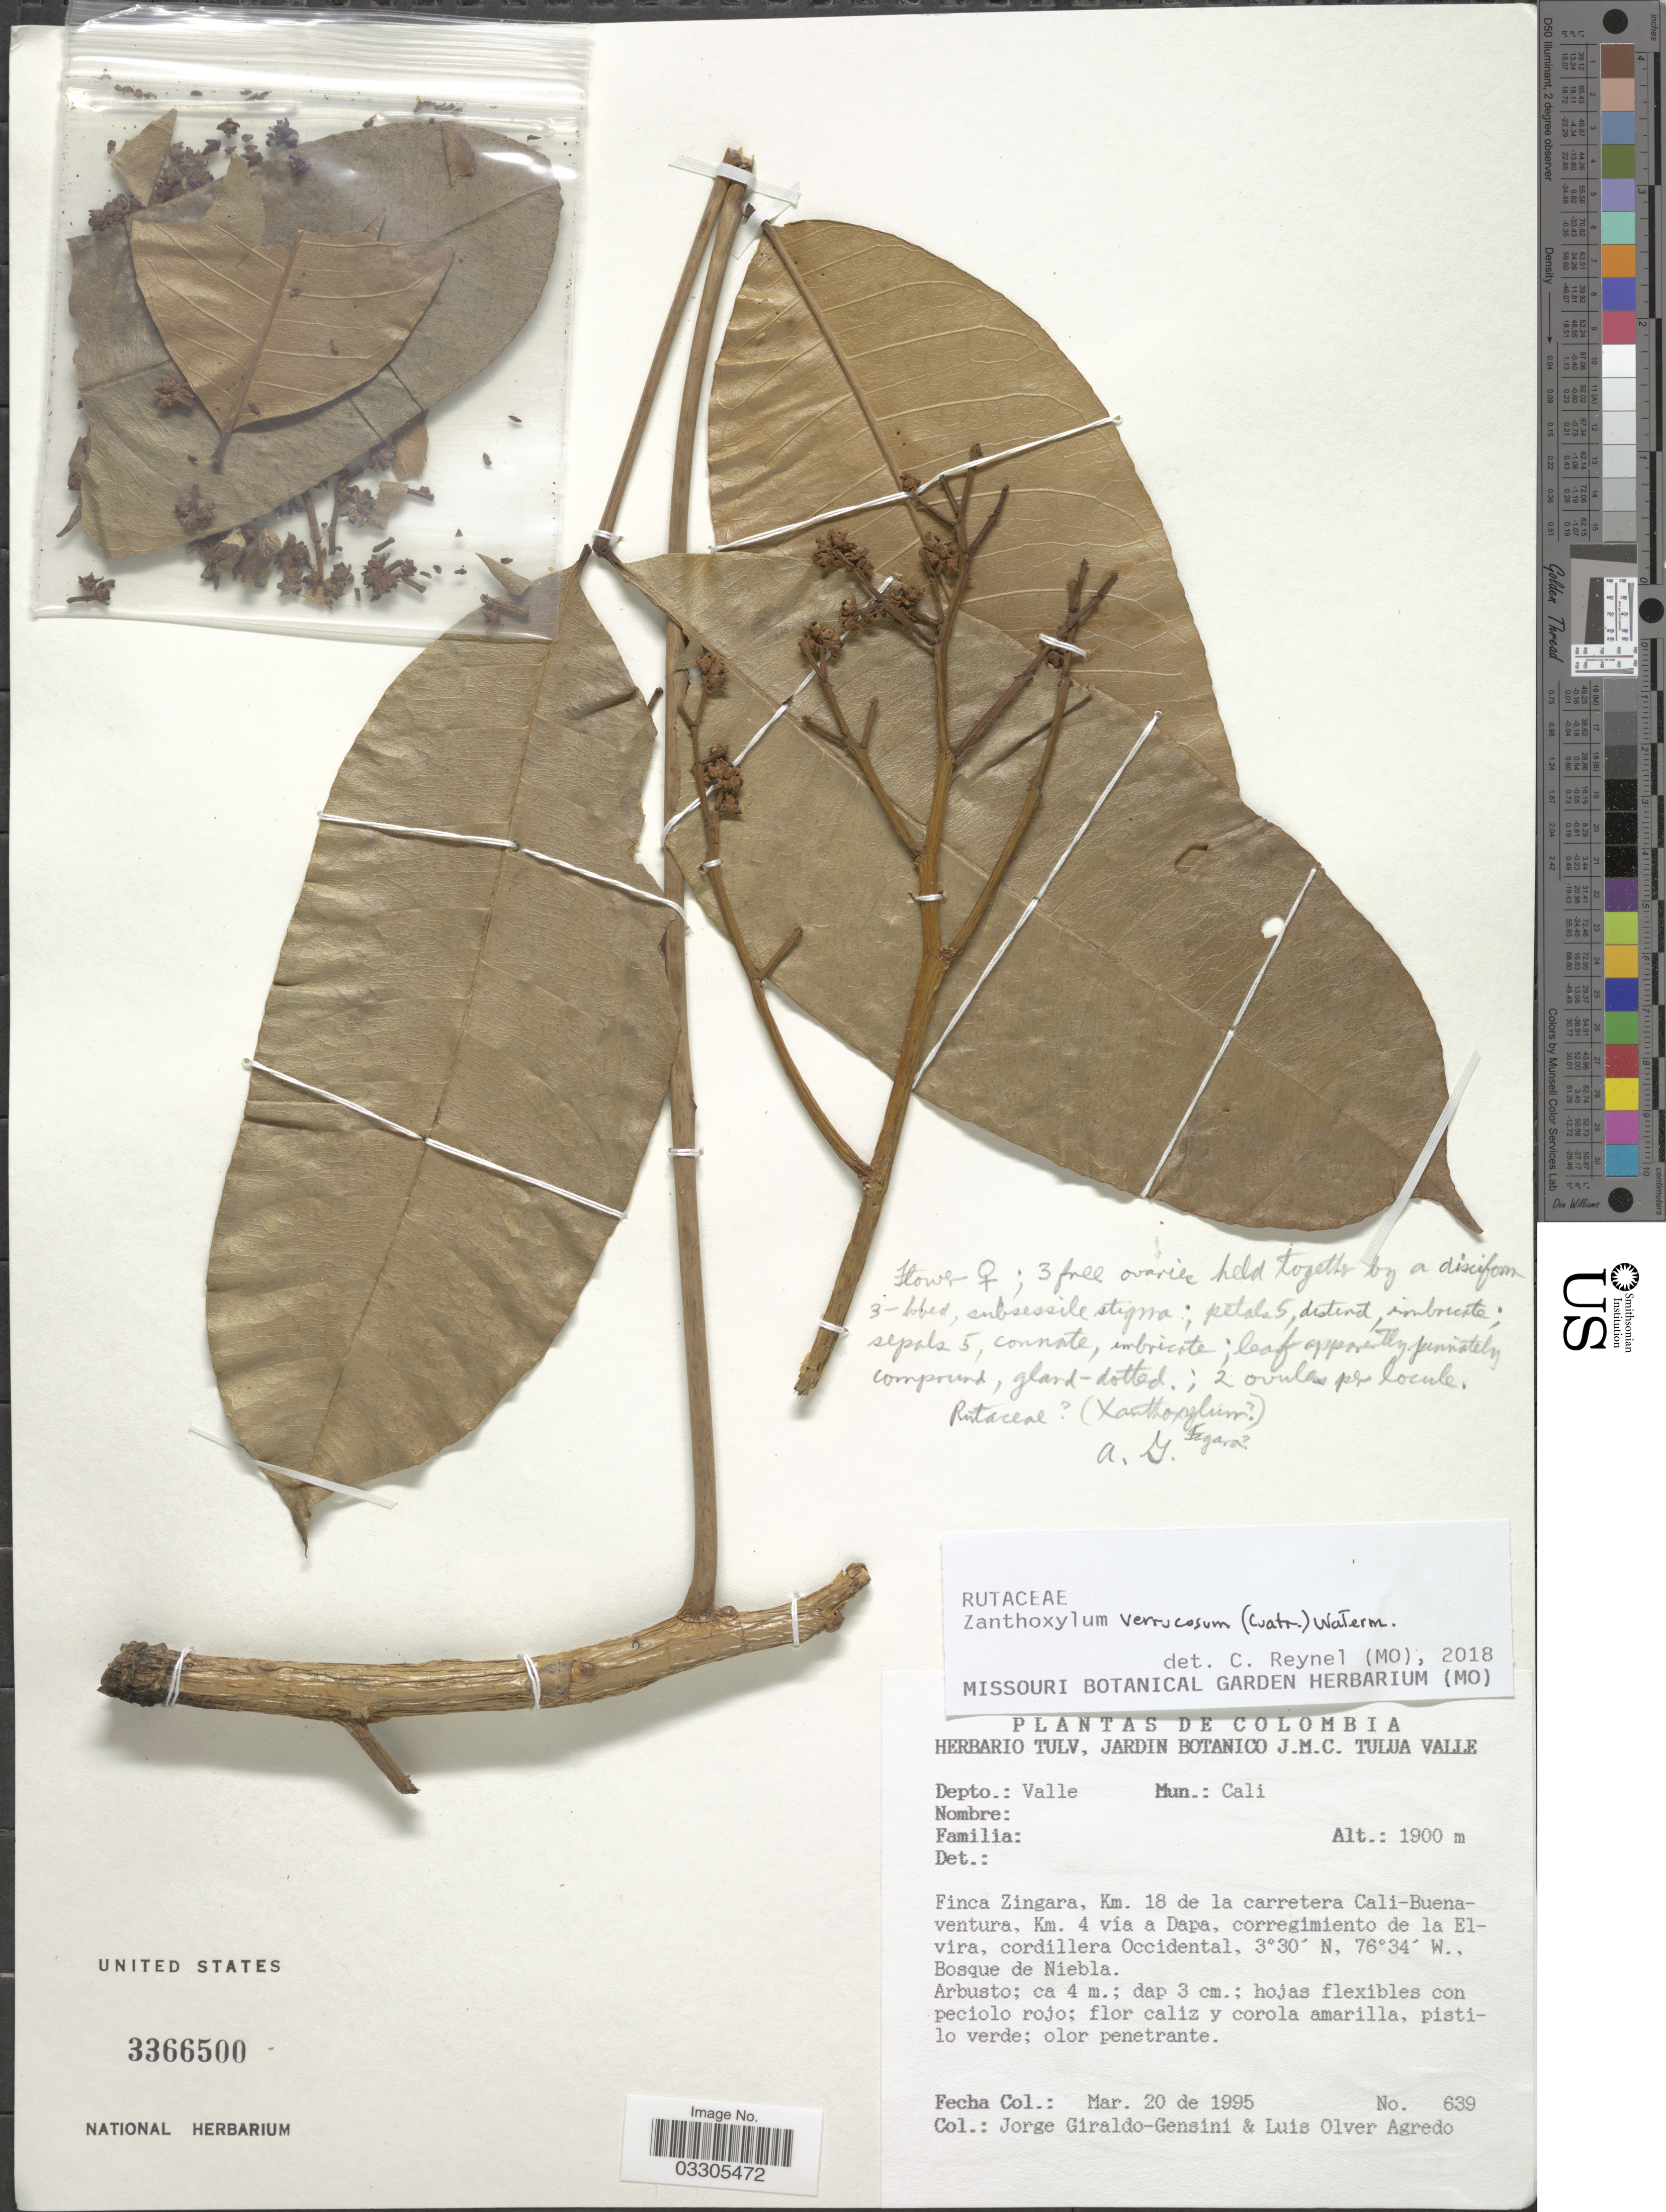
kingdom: Plantae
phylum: Tracheophyta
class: Magnoliopsida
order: Sapindales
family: Rutaceae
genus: Zanthoxylum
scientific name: Zanthoxylum verrucosum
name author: (Cuatrec.) P.G. Waterman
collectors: J. Giraldo-Gensini & L. O. Agredo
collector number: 639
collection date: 1995-03-20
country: Colombia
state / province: Valle del Cauca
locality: Depto.: Valle, Mun.: Cali, Finca Zingara, Km. 18 de la carretera Cali-Buena-ventura, Km. 4 via a Dapa, corregimiento de la Elvira, cordillera Occidental, Bosque de Niebla.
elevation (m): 1900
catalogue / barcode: US 3366500